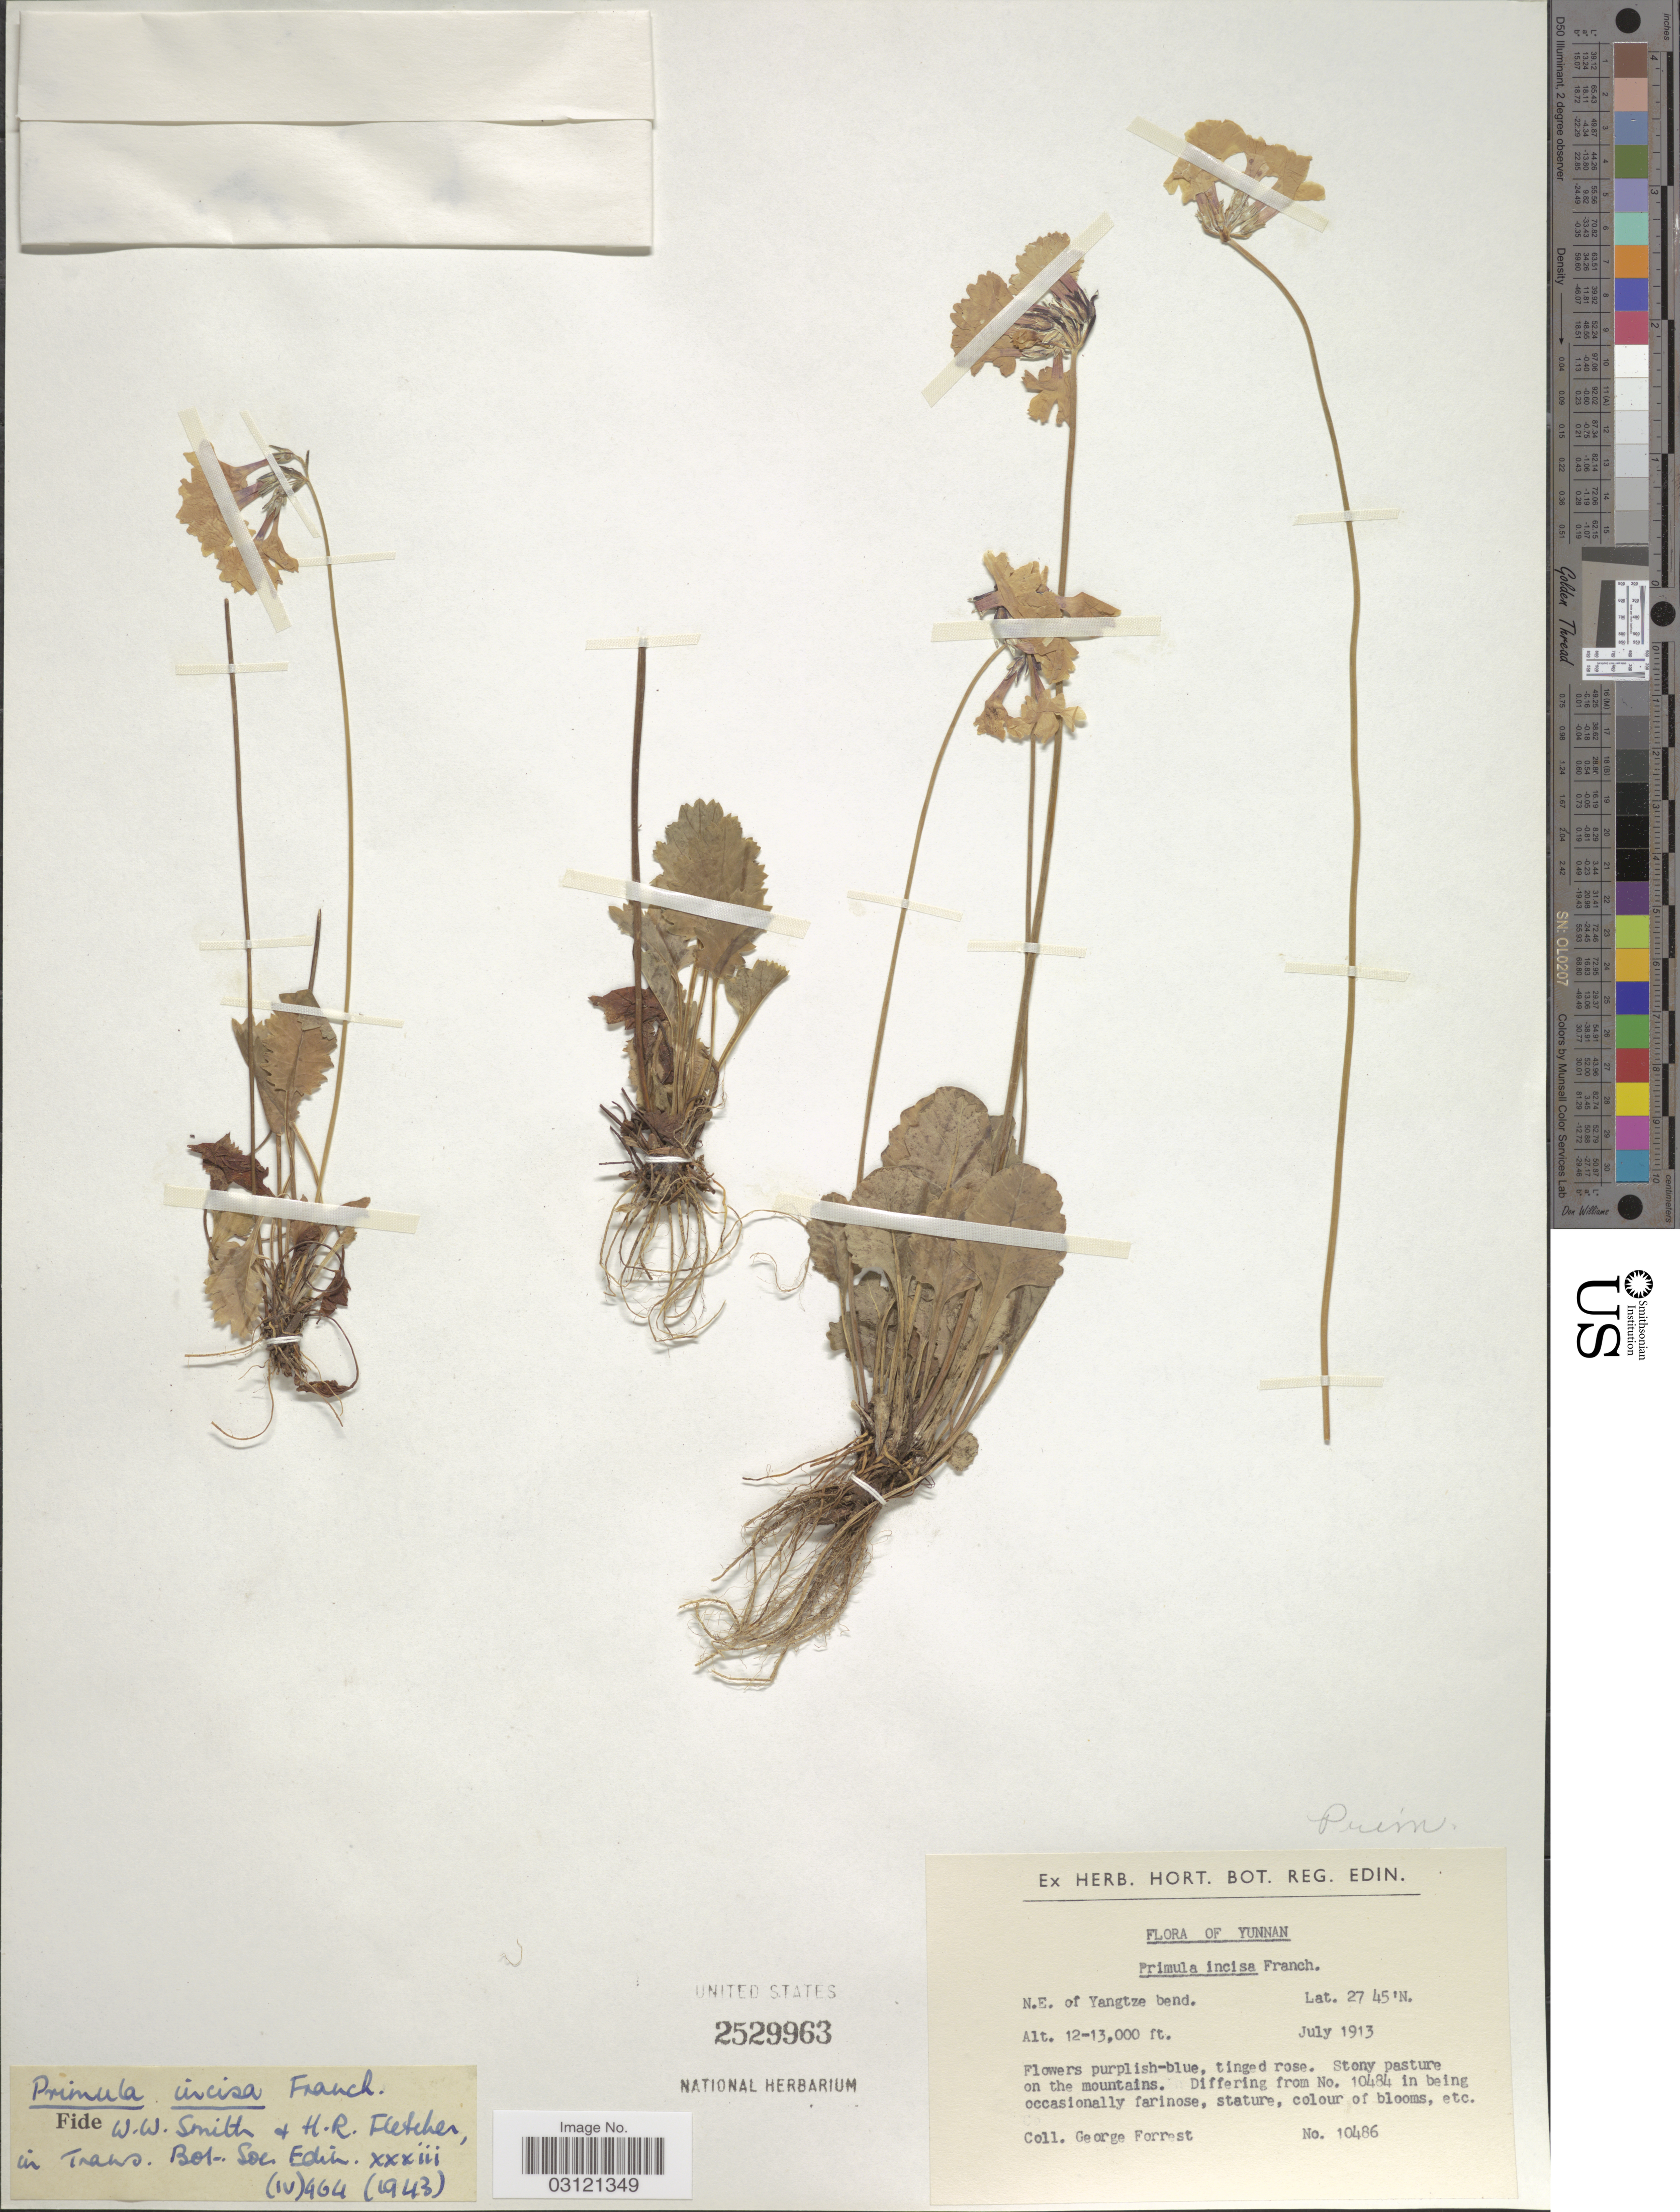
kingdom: Plantae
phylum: Tracheophyta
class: Magnoliopsida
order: Ericales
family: Primulaceae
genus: Primula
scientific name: Primula incisa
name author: Franch.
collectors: G. Forrest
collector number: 10486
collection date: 1913-07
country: China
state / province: Yunnan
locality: N.E. of Yangtze bend.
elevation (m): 3658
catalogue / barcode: US 2529963